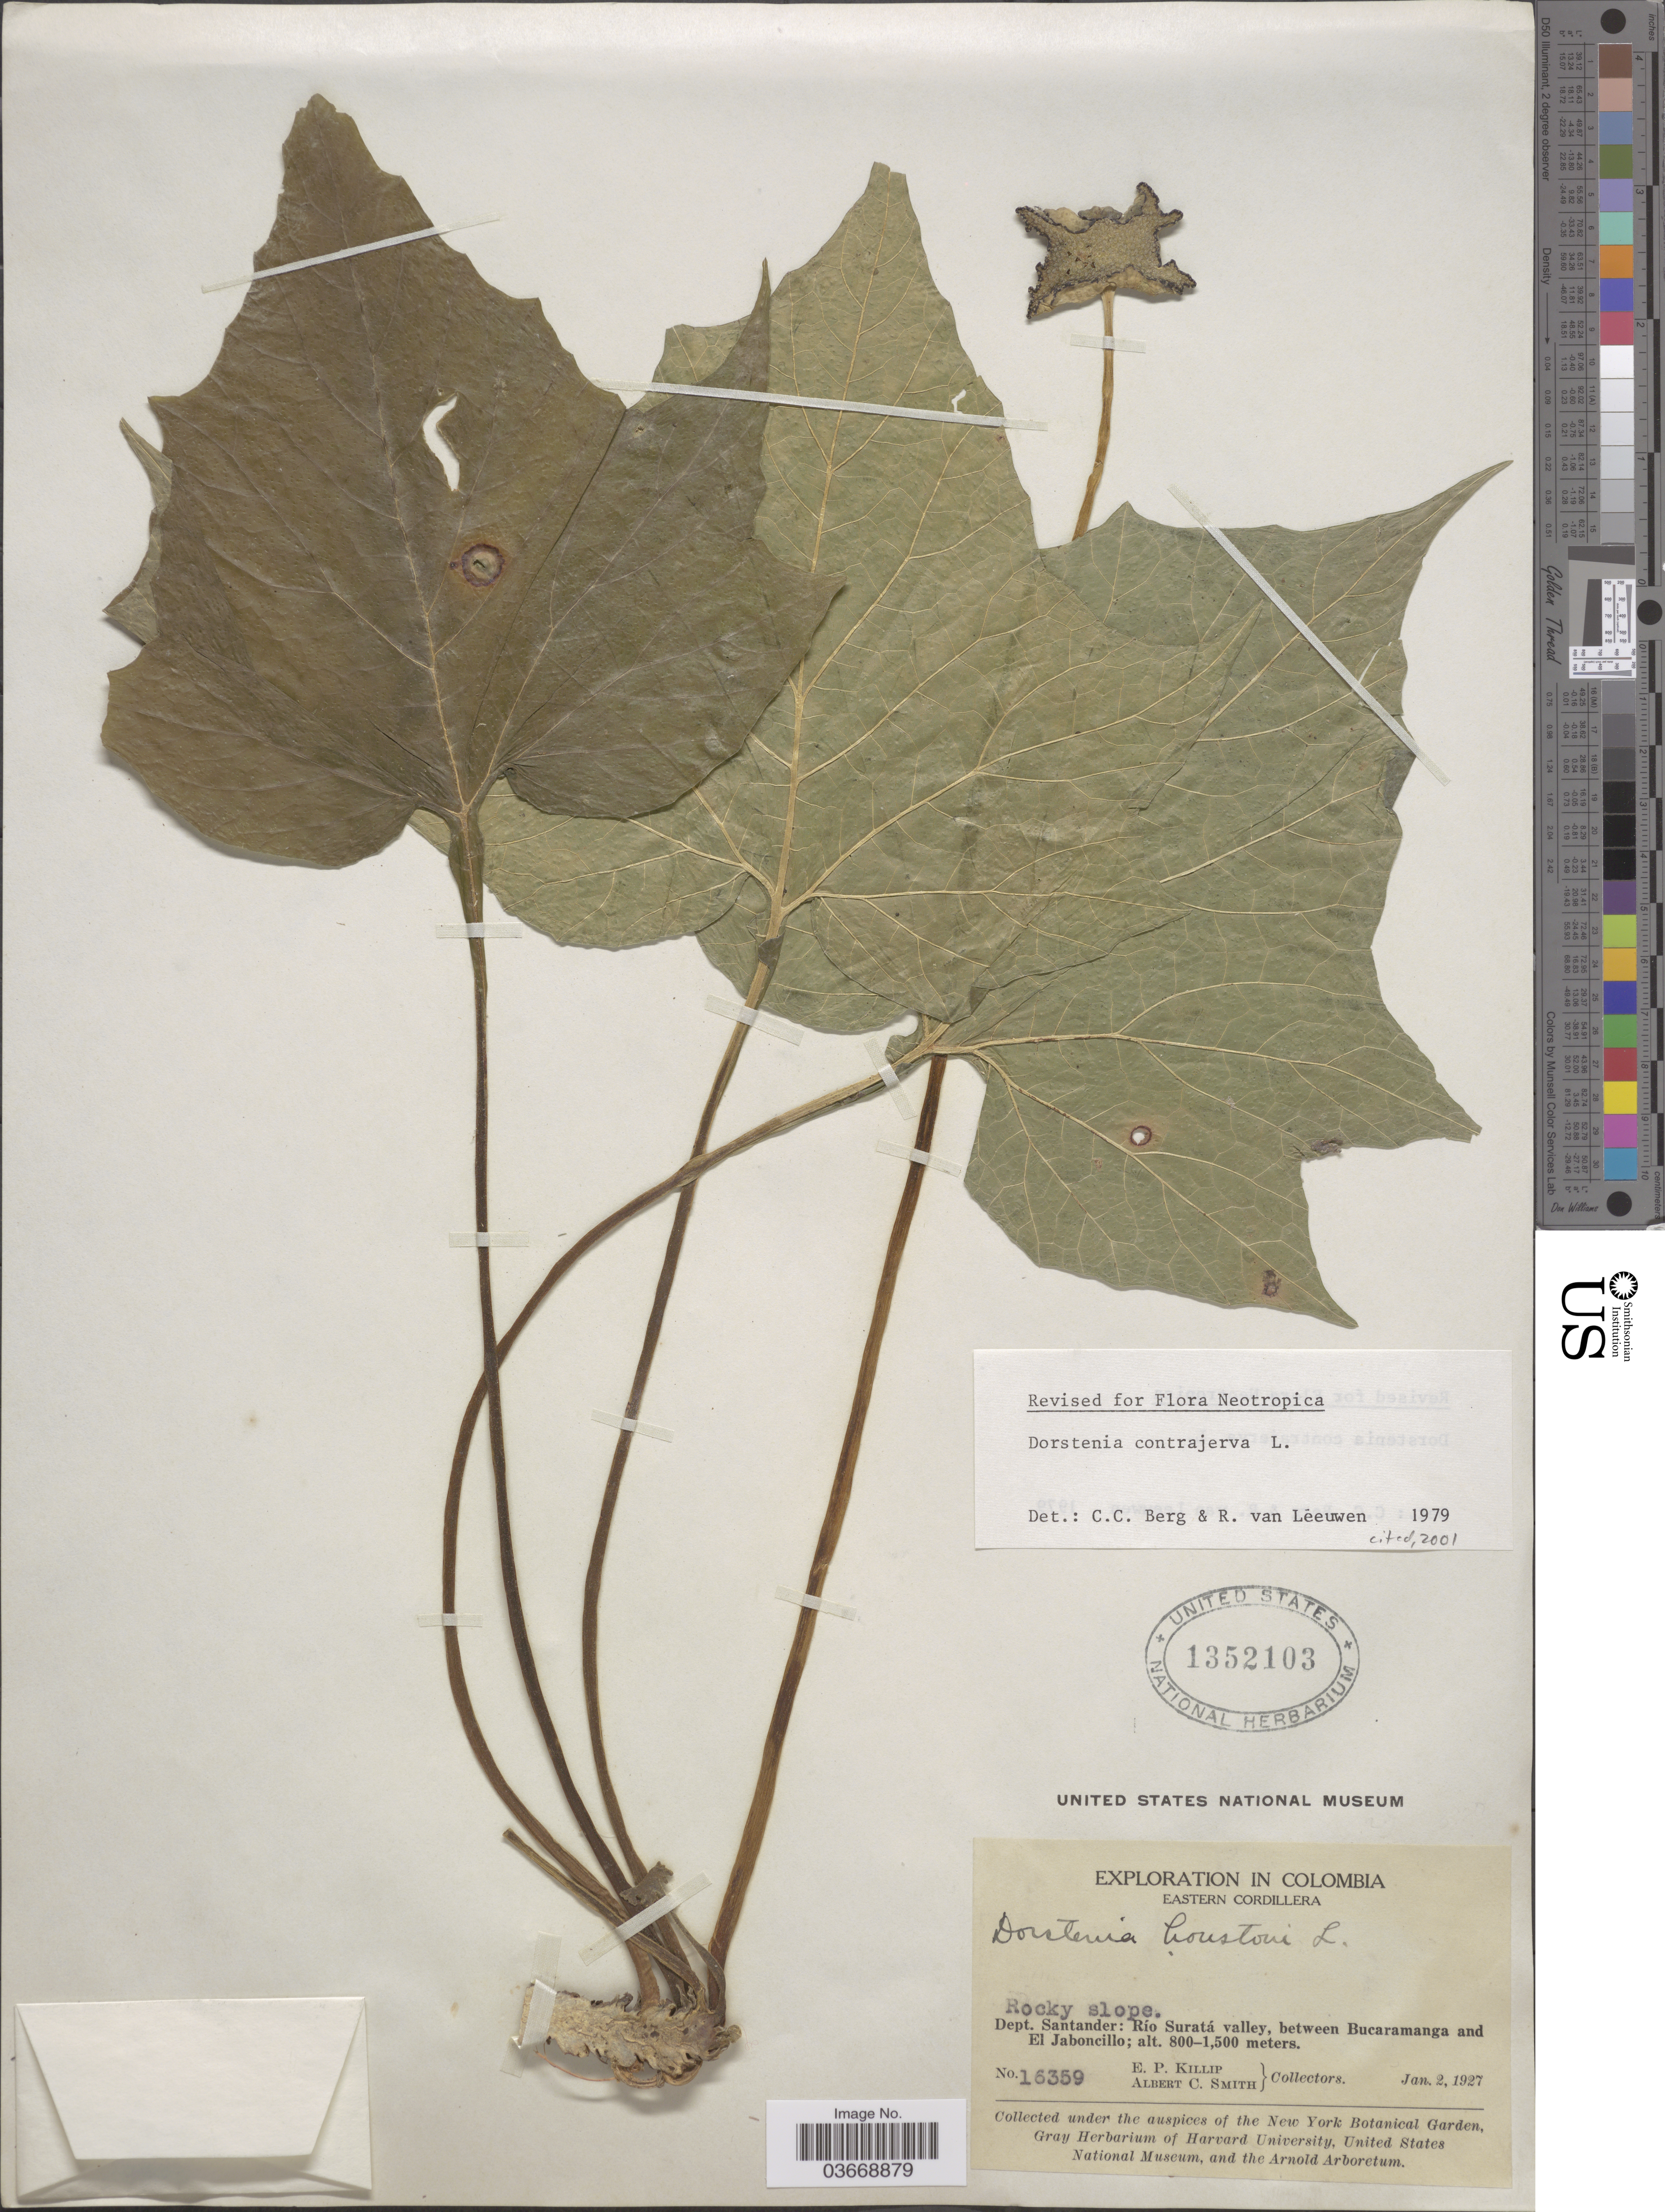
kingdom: Plantae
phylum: Tracheophyta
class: Magnoliopsida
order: Rosales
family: Moraceae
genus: Dorstenia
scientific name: Dorstenia contrajerva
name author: L.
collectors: E. P. Killip & A. C. Smith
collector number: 16359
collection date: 1927-01-02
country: Colombia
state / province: Santander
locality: Eastern Cordillera. Dept. Santander: Río Suratá valley, between Bucaramanga and El Jaboncillo.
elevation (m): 800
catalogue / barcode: US 1352103